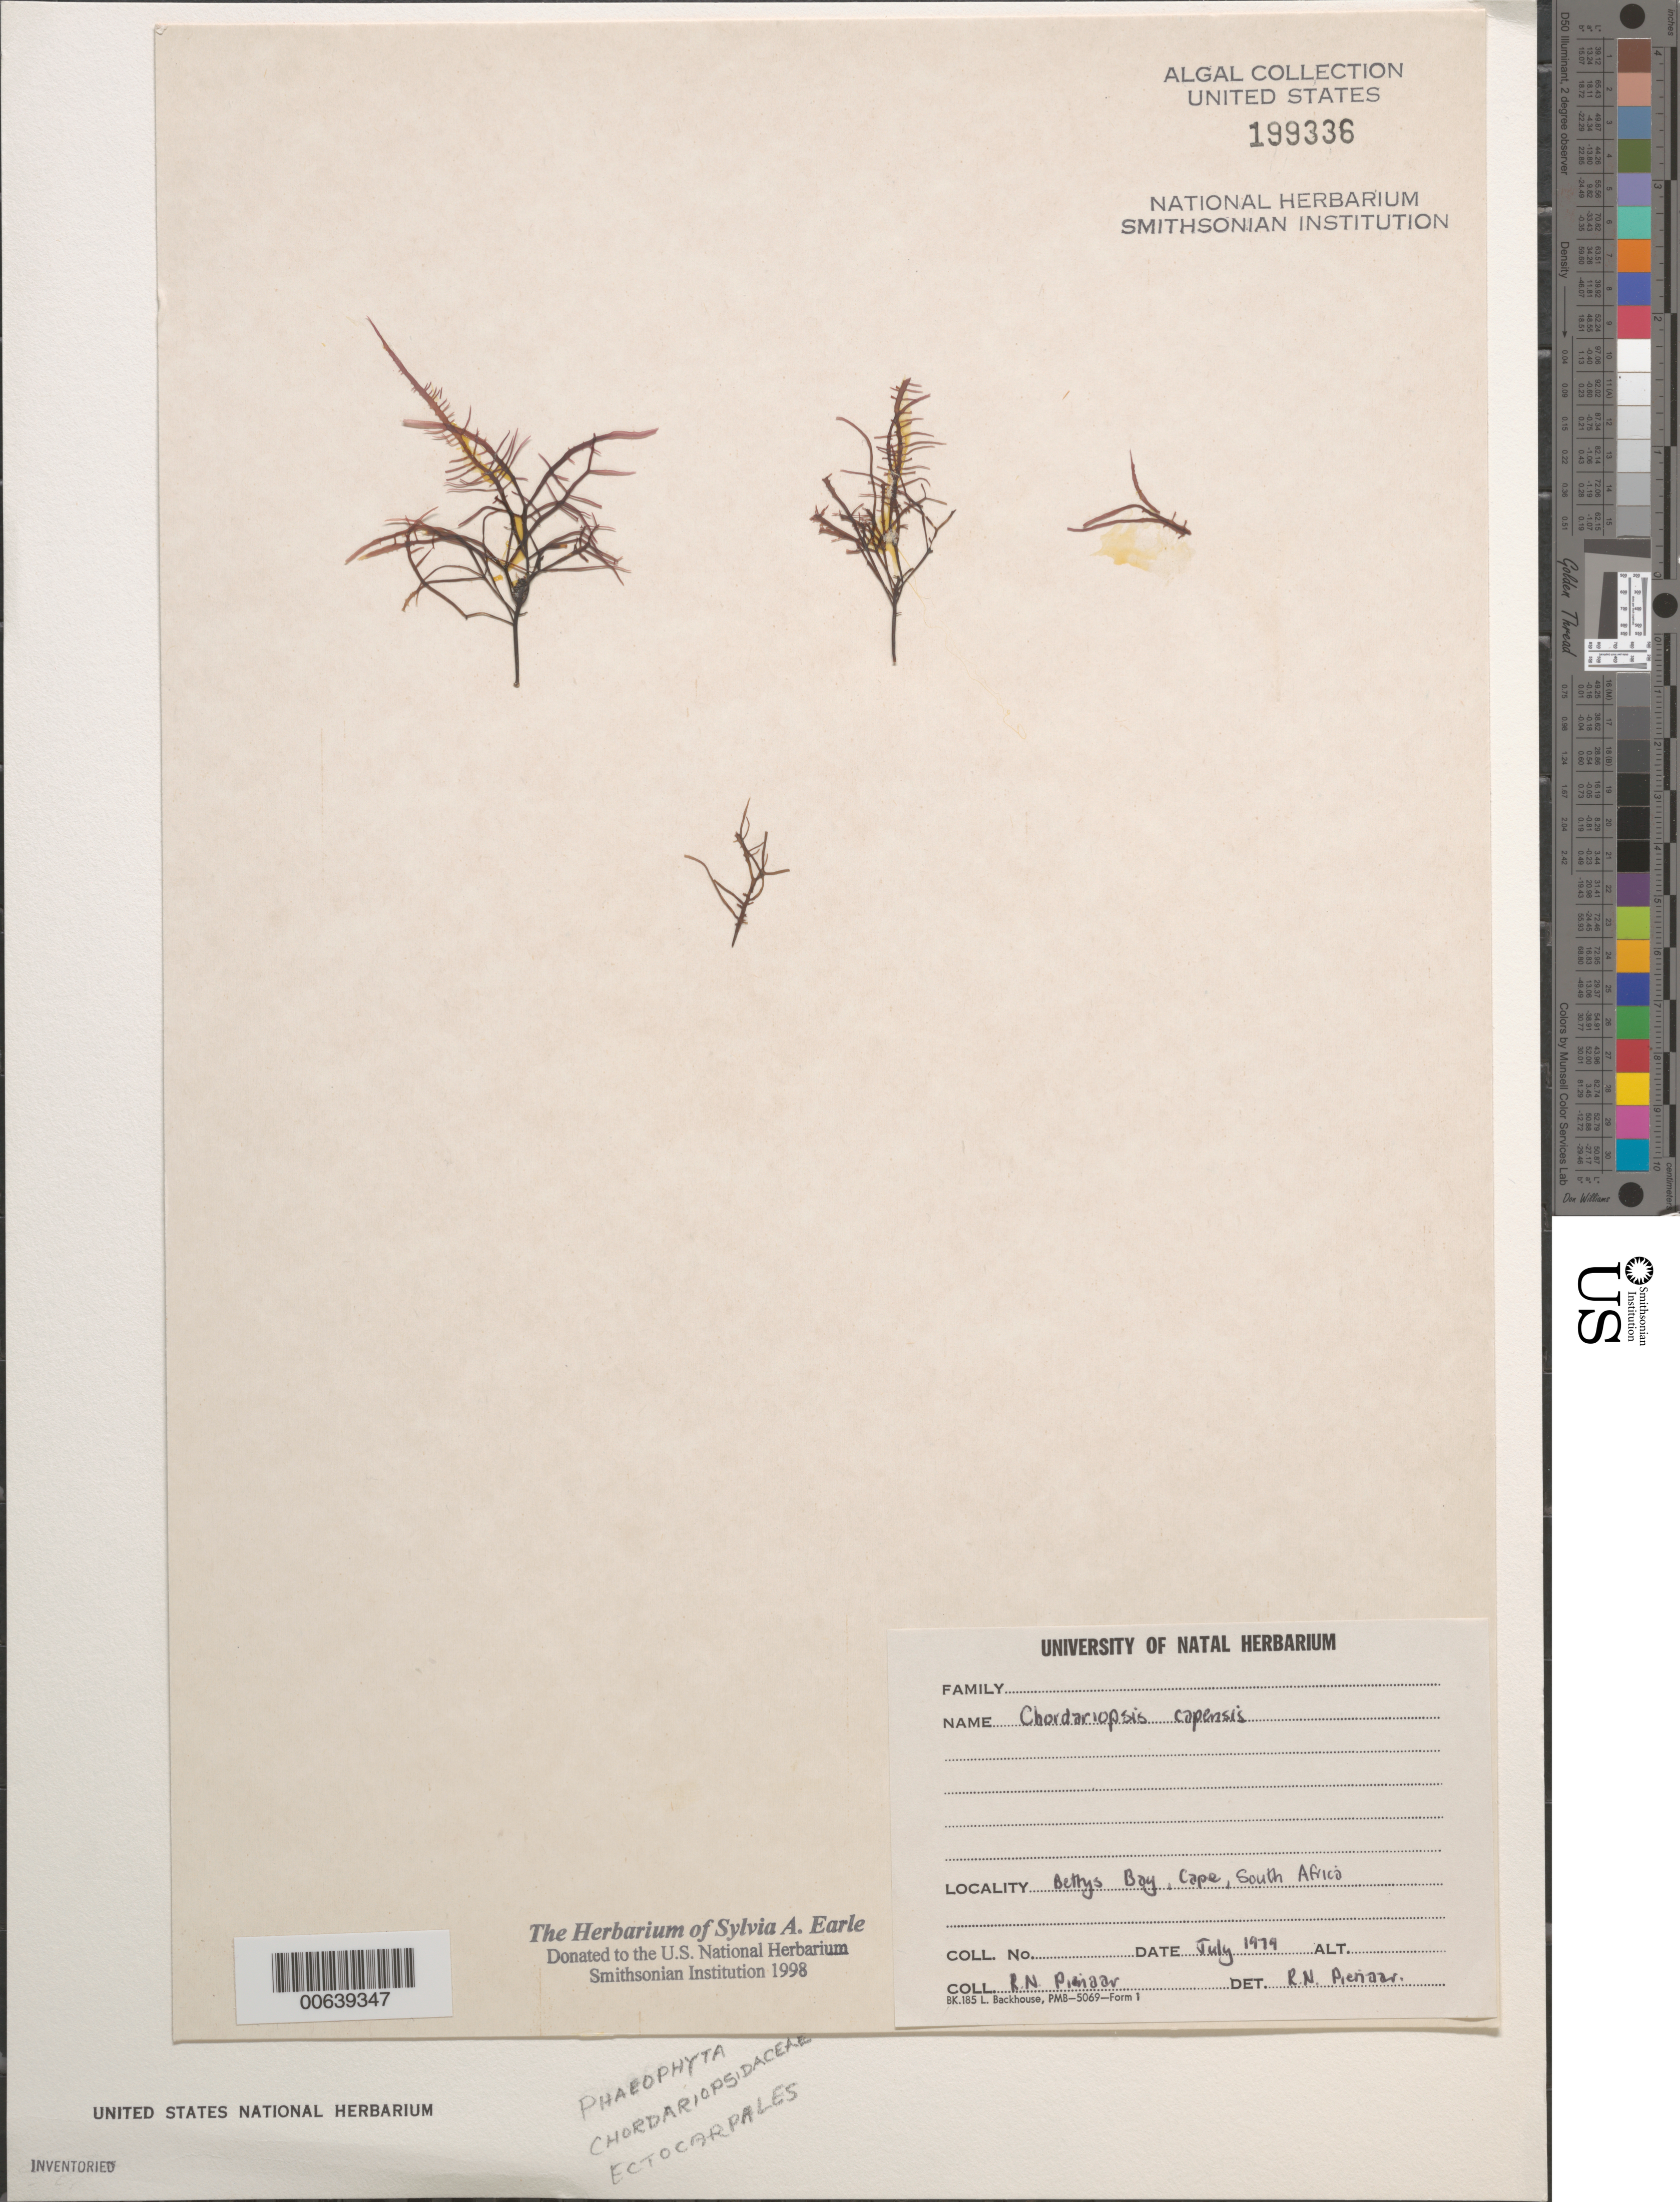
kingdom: Chromista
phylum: Ochrophyta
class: Phaeophyceae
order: Ectocarpales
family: Adenocystaceae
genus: Chordariopsis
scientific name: Chordariopsis capensis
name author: (C. Agardh) Kylin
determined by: Pienaar, R. N.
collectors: R. Pienaar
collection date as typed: Jul 1979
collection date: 1979-07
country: South Africa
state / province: Western Cape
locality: Bettys Bay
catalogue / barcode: US 199336